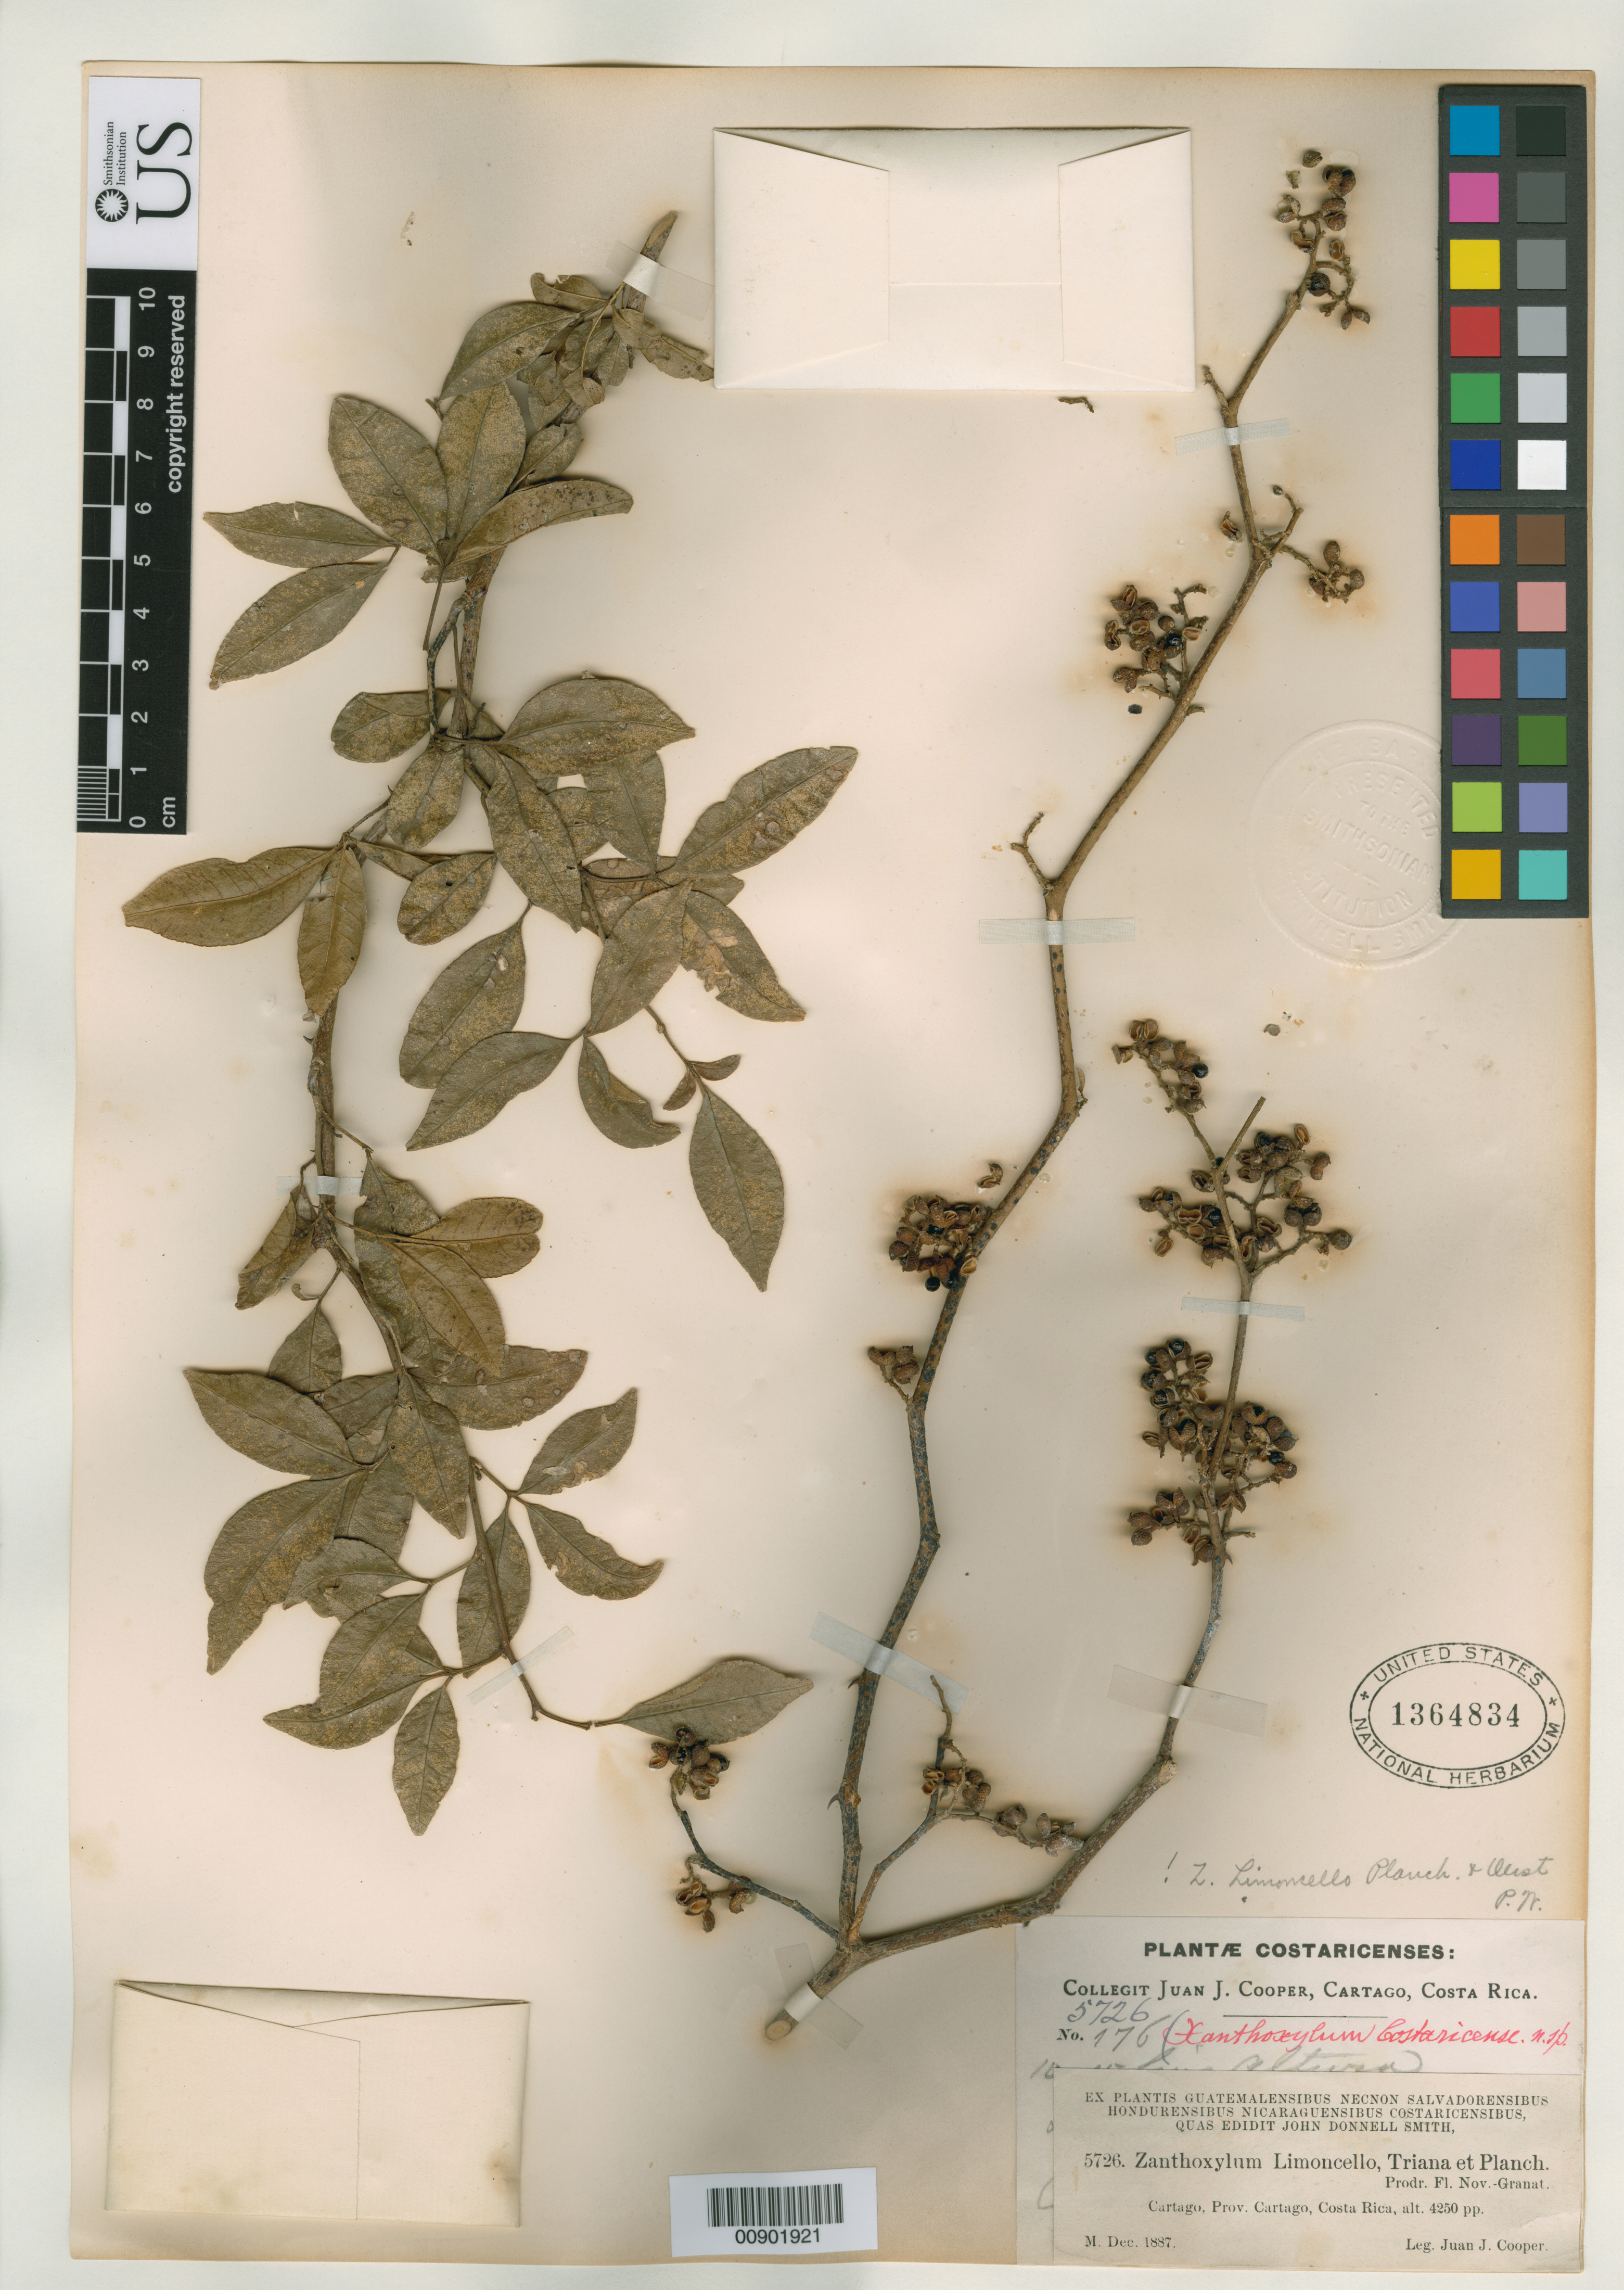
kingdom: Plantae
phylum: Tracheophyta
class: Magnoliopsida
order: Sapindales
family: Rutaceae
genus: Zanthoxylum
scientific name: Zanthoxylum costaricense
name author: Donn. Sm.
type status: Holotype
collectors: J. J. Cooper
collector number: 176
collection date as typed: Dec 1887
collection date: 1887-12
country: Costa Rica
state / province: Cartago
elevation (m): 1295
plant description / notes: Labeled by J. Donnell Smith with his own label numbered "5726"; note that other collections (e.g., Cooper 225, 2 sheets at US) were also included by Donnell Smith under this number.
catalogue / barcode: US 1364834